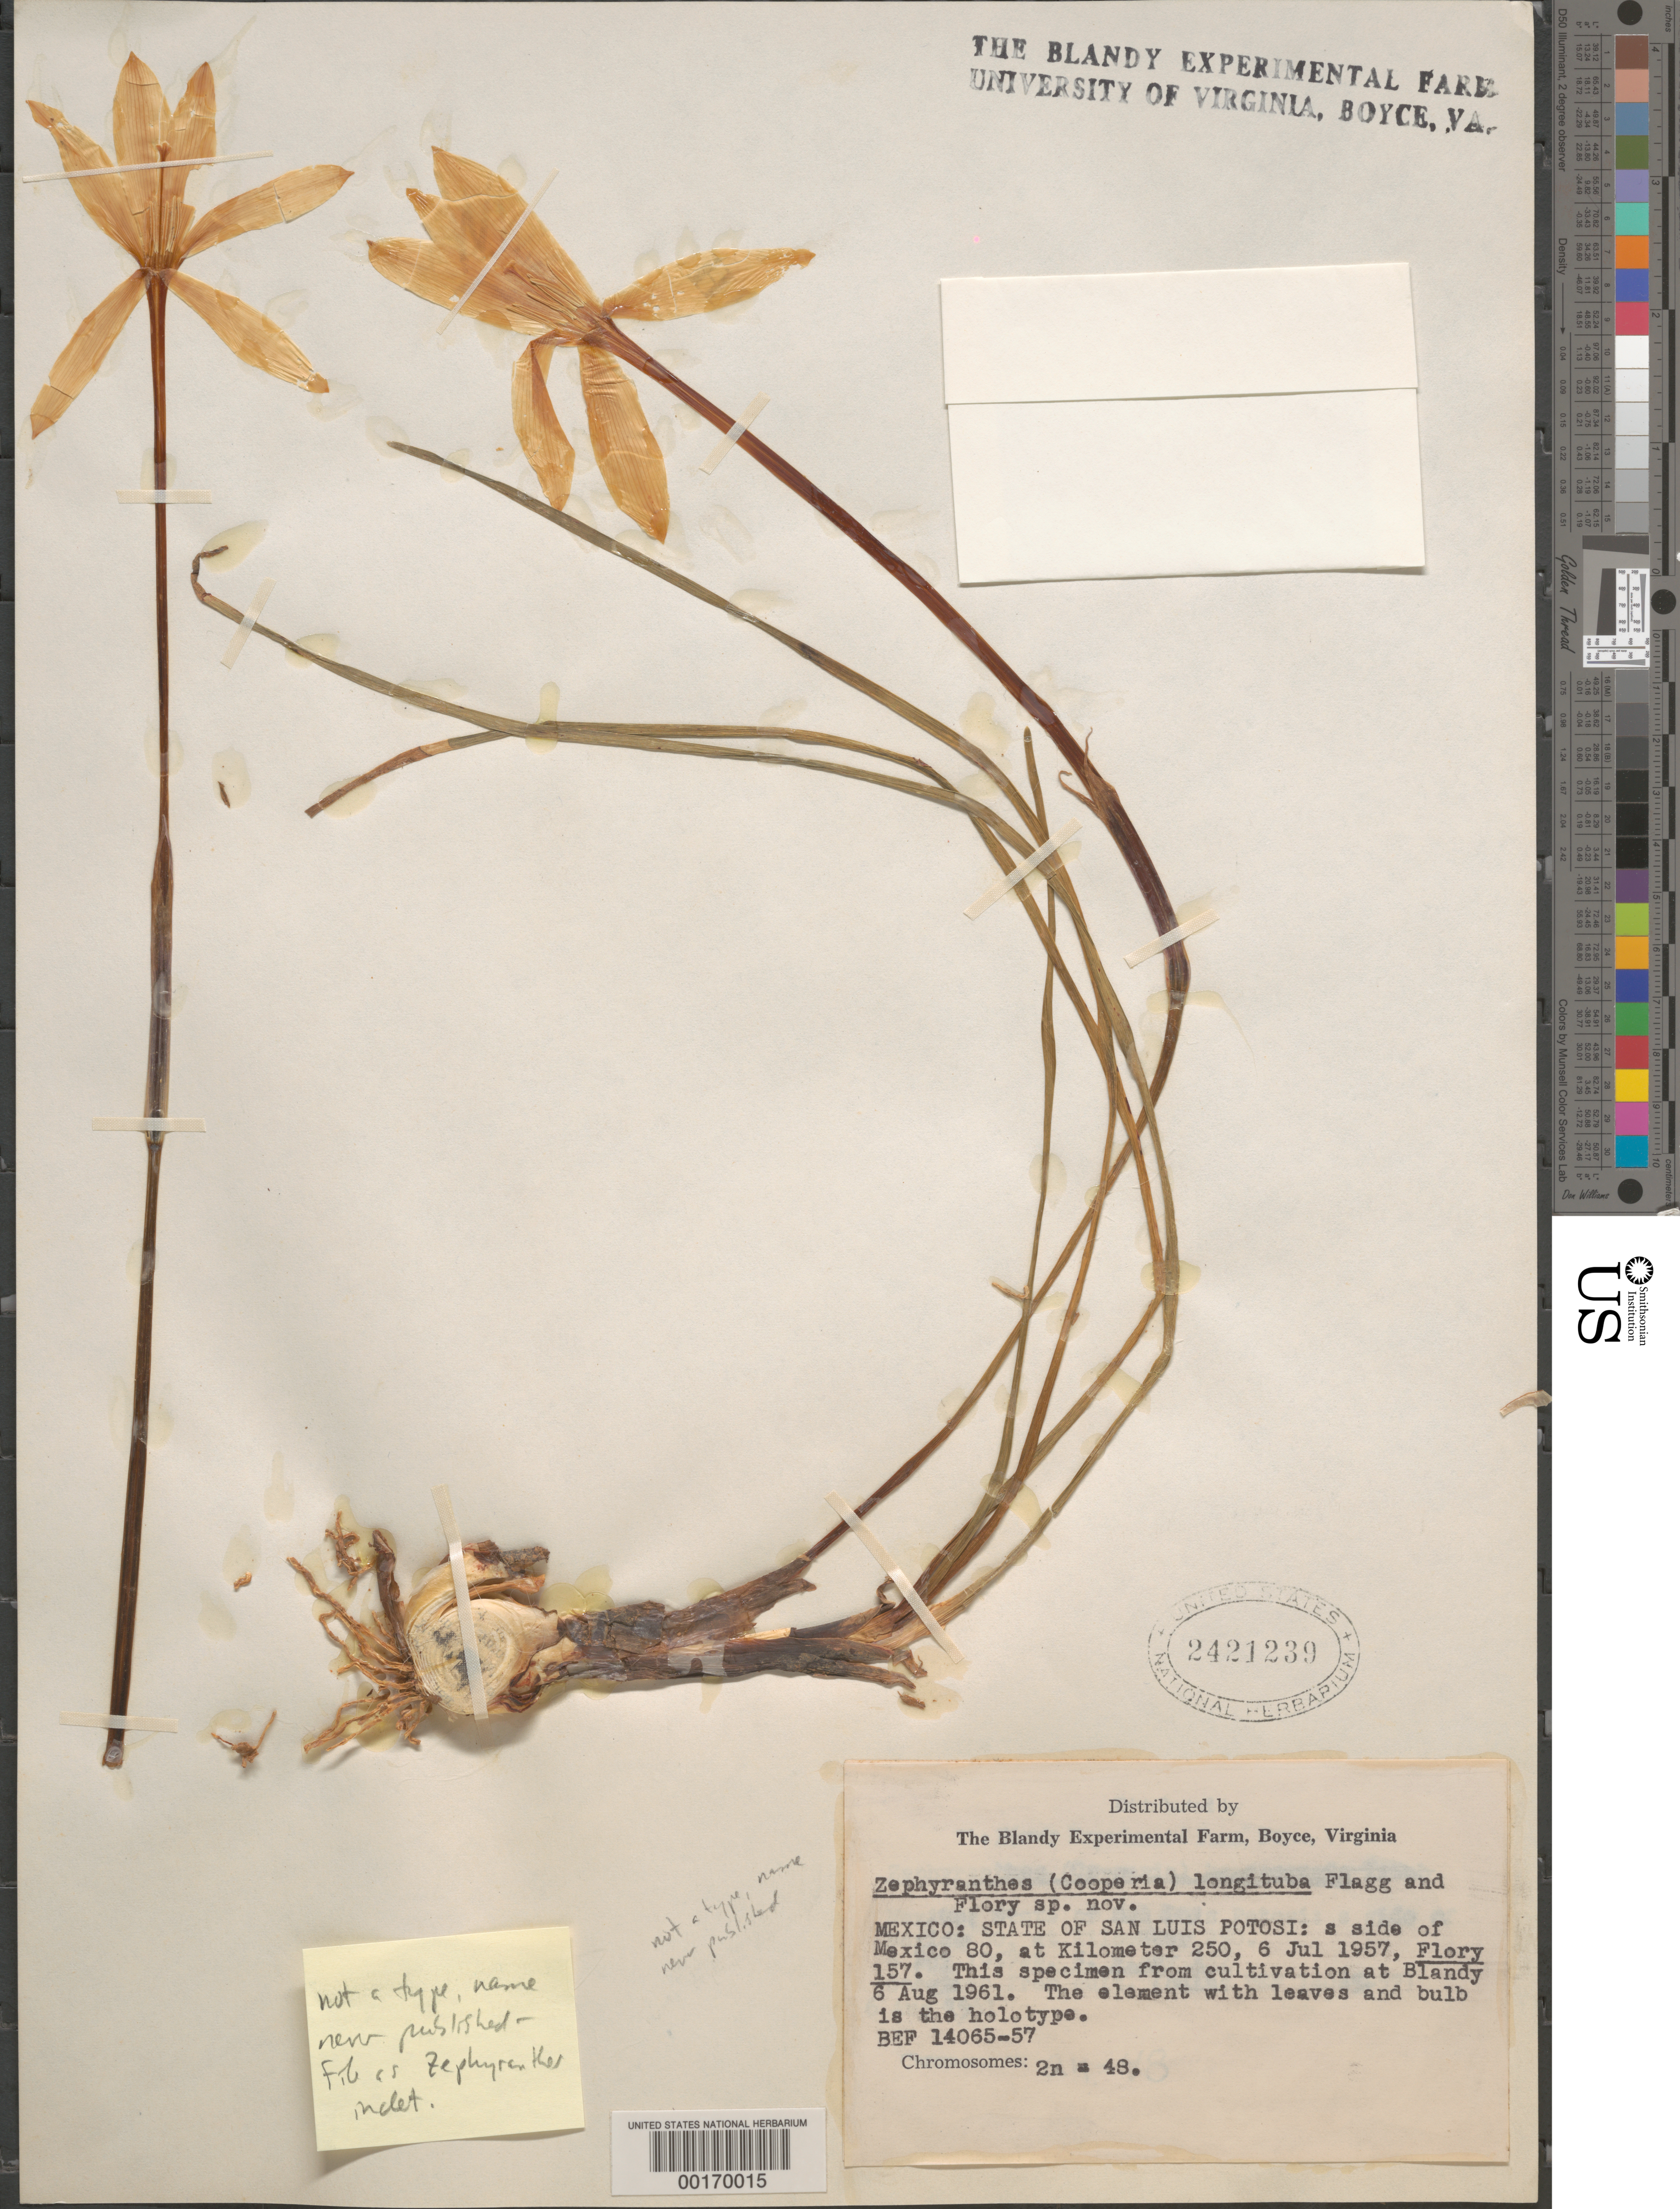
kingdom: Plantae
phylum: Tracheophyta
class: Liliopsida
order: Asparagales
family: Amaryllidaceae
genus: Zephyranthes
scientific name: Zephyranthes sp.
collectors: W. Flory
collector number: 157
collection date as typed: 06 Jul 1957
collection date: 1957-07-06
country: Mexico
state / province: San Luis Potosi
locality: S side of Mexico 80, at K 250.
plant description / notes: According to label, this is the "holotype" of Zephyranthes longituba Flagg & Flory, but that name was never published and the authors are now deceased. Deleted from Type Register and specimens returned to main herbarium, April 2008.; Specimen made 6 Aug 1961 from cultivated material of Flory 157, grown at Blandy Experimental Farm, Boyce, Virginia as BEF 14065-57.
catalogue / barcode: US 2421239